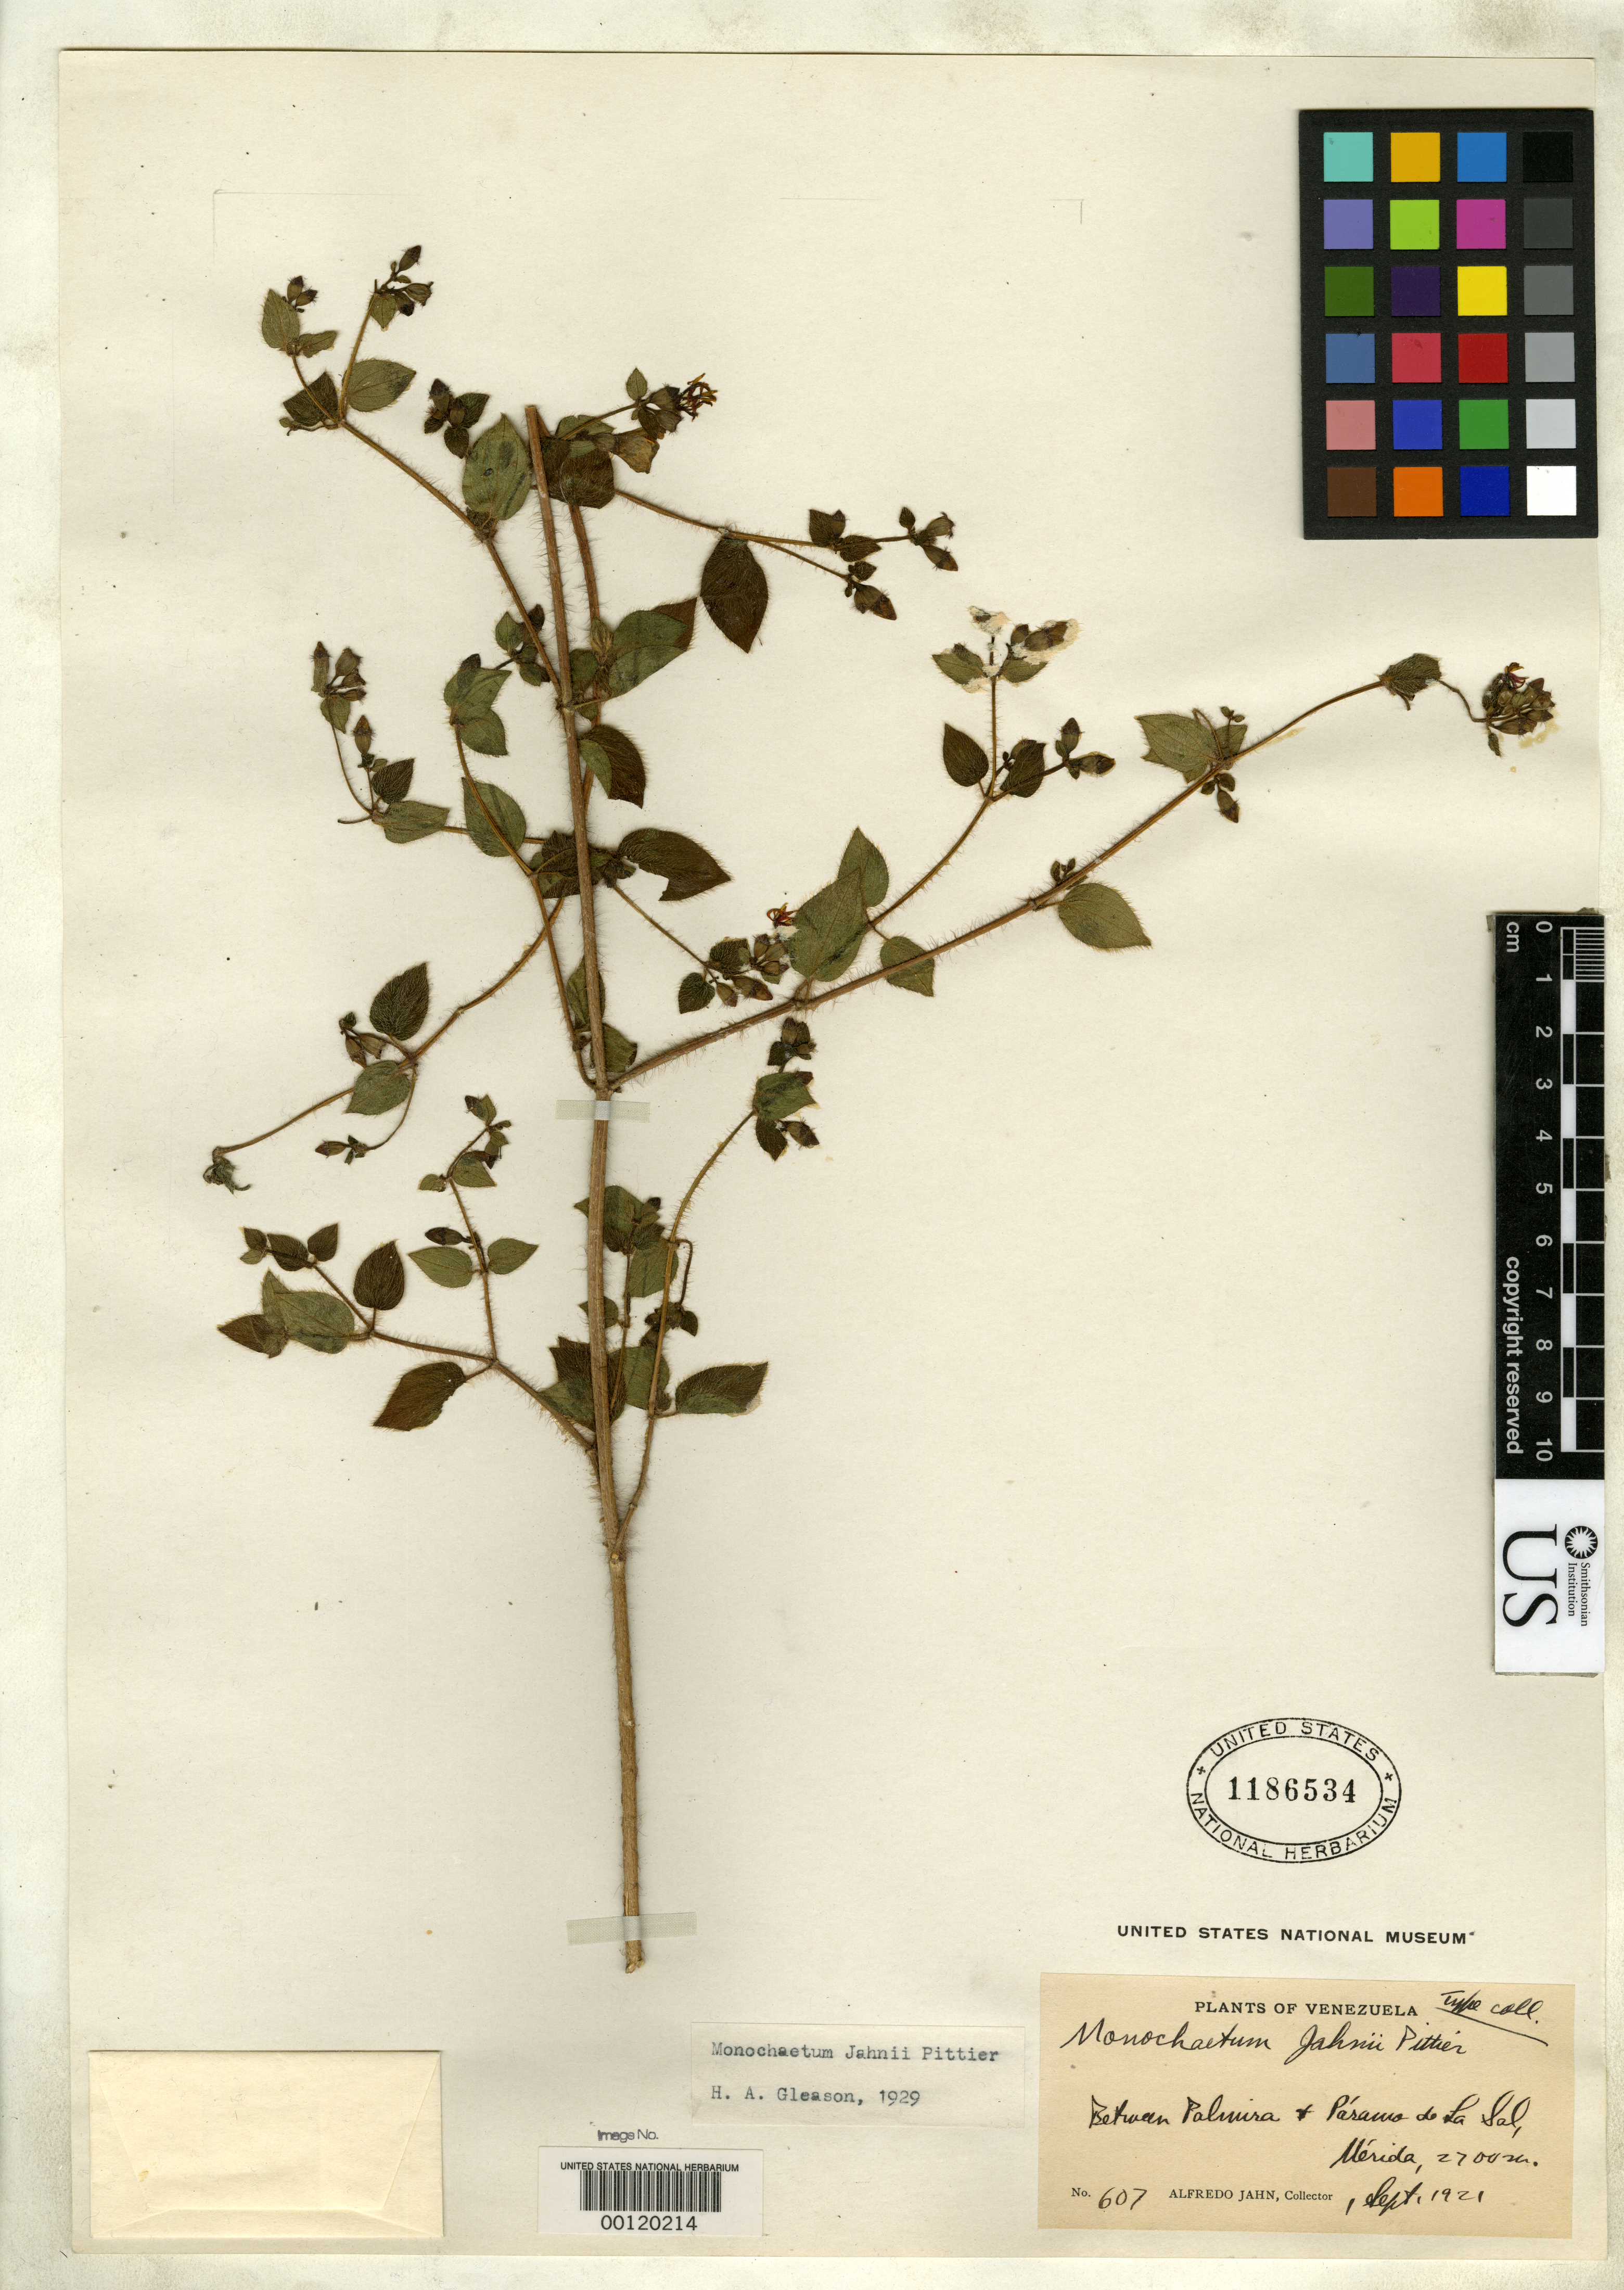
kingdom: Plantae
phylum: Tracheophyta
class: Magnoliopsida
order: Myrtales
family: Melastomataceae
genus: Monochaetum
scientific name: Monochaetum jahnii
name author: Pittier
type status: Isotype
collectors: A. Jahn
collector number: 607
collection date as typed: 01 Sep 1921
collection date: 1921-09-01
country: Venezuela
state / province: Mérida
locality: Between Palmira and Paramo de La Sal.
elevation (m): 2700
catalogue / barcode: US 1186534